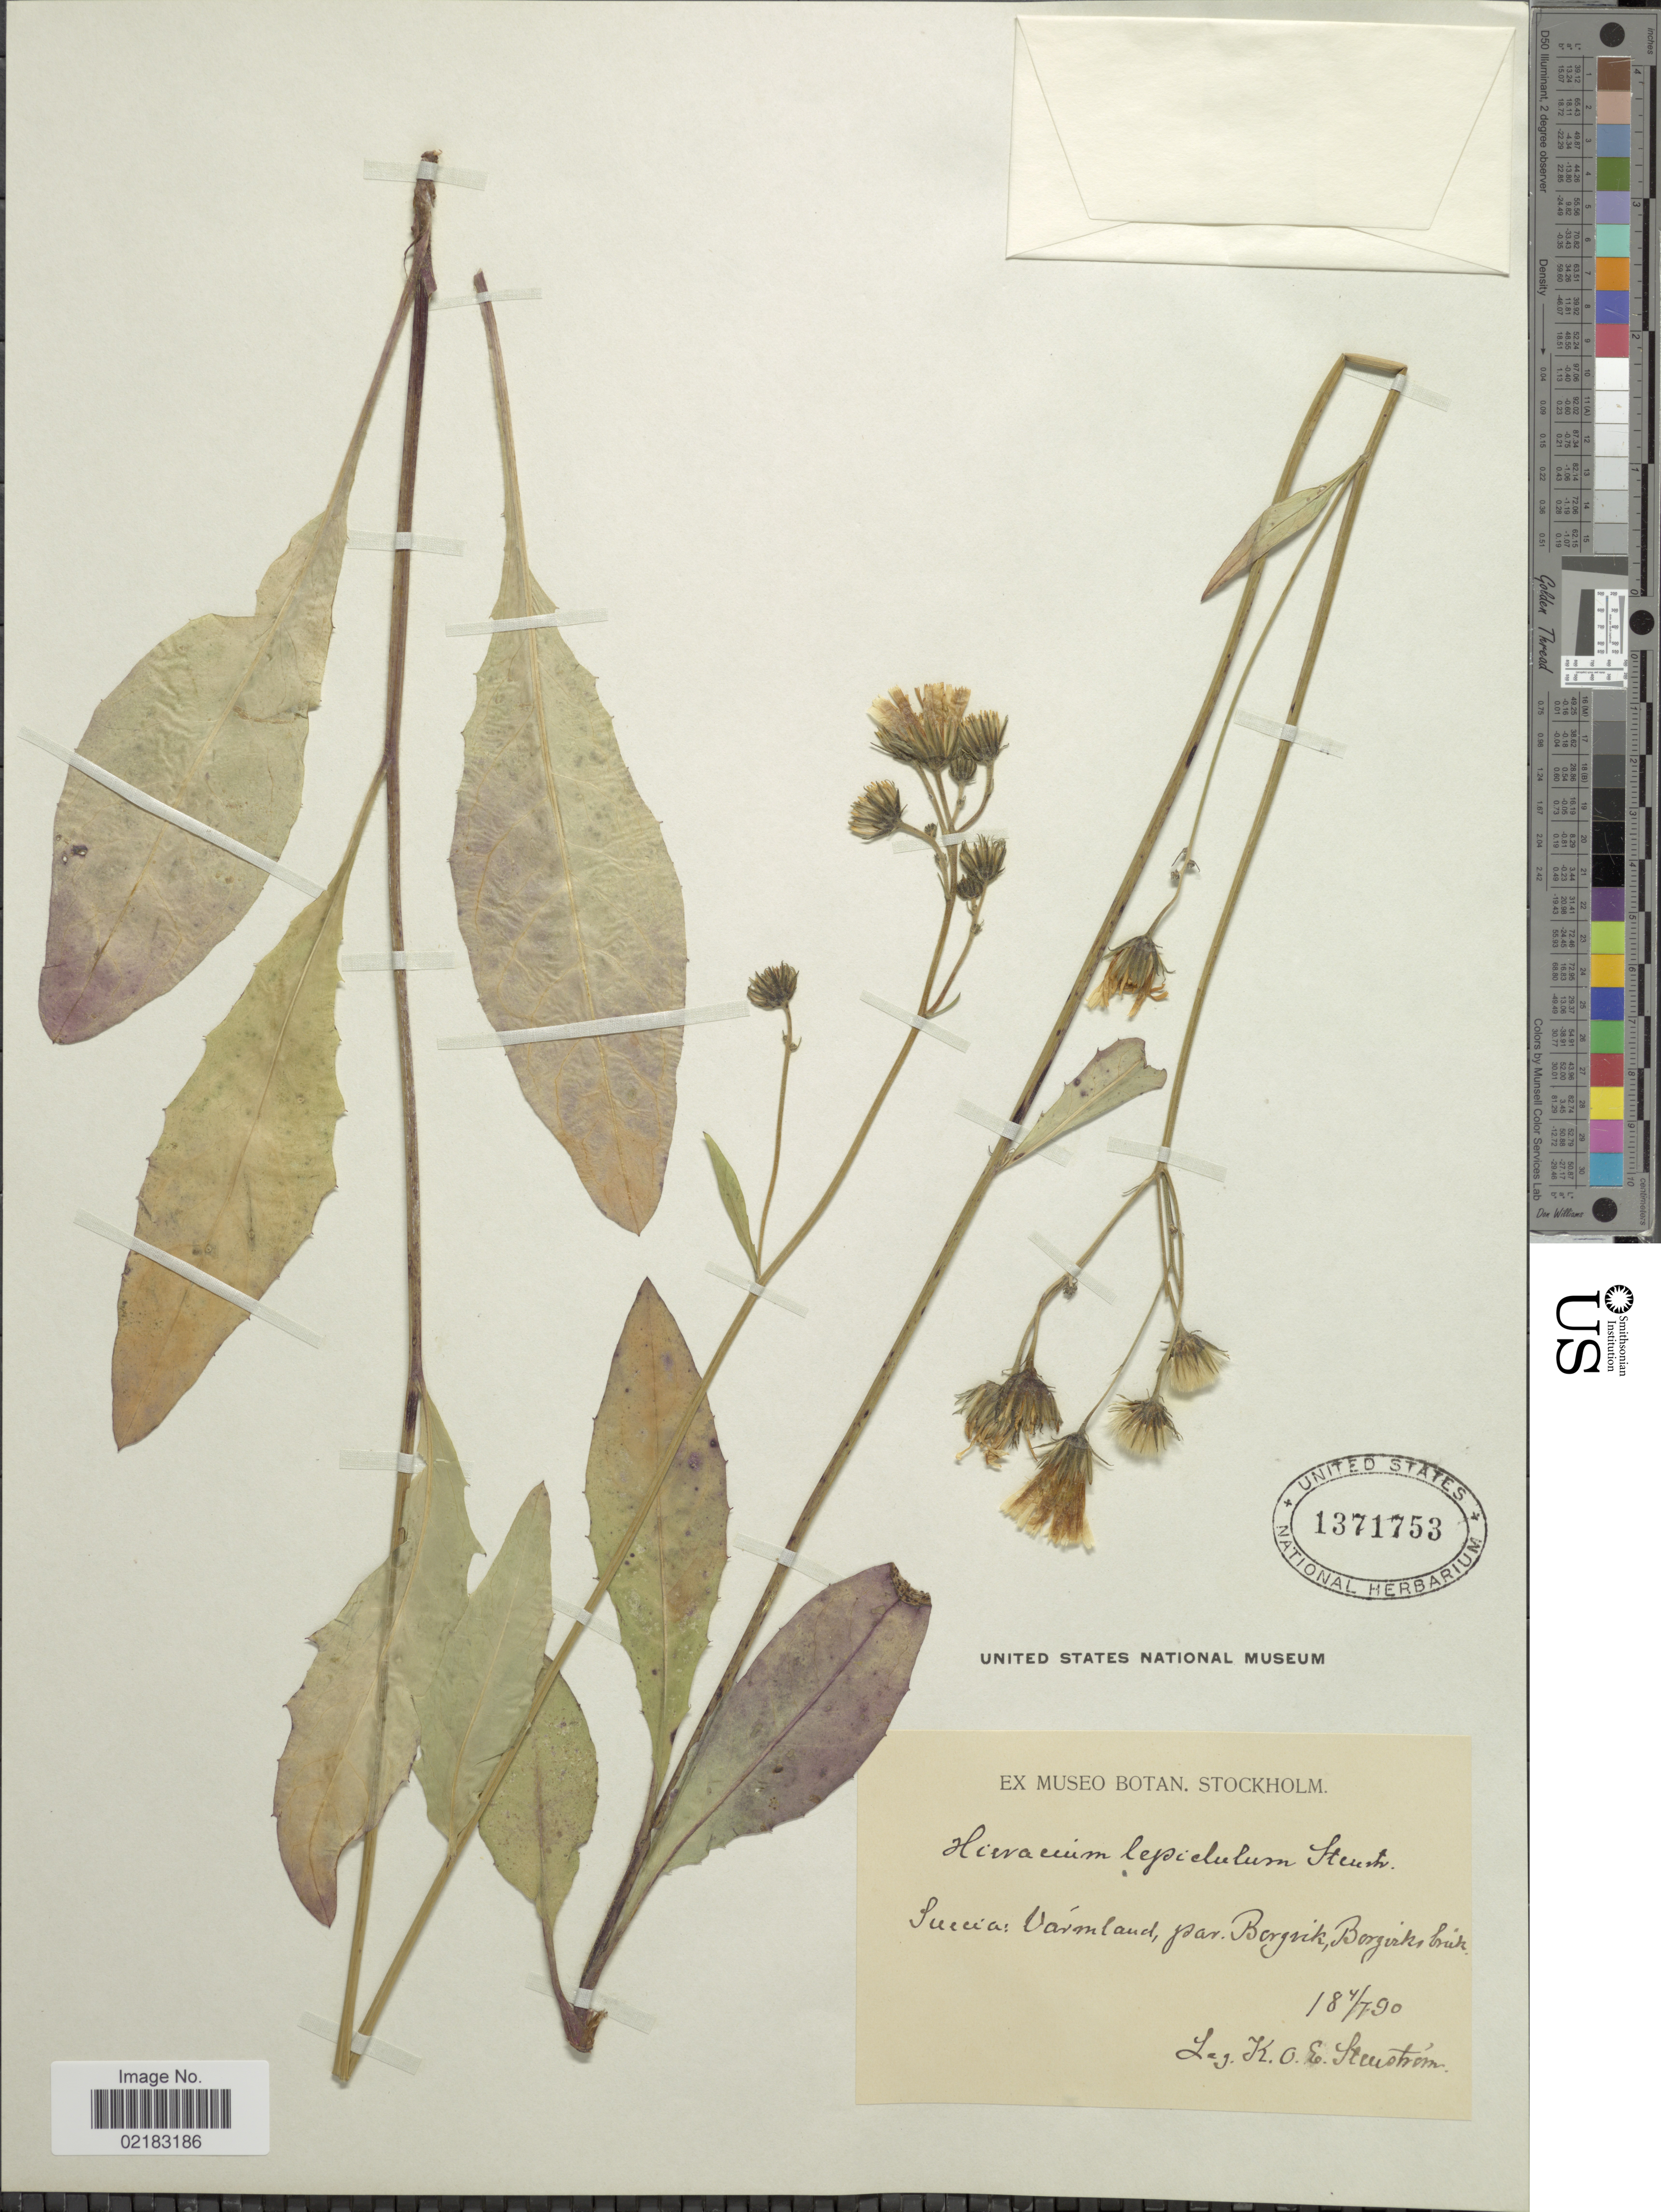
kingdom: Plantae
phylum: Tracheophyta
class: Magnoliopsida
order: Asterales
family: Asteraceae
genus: Hieracium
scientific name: Hieracium lepidulum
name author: Stenstr. ex Dahlst.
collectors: K. O. E. Stenström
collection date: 1890-07-04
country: Sweden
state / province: Varmland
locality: Borgvik, Borgiks bruk.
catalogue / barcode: US 1371753